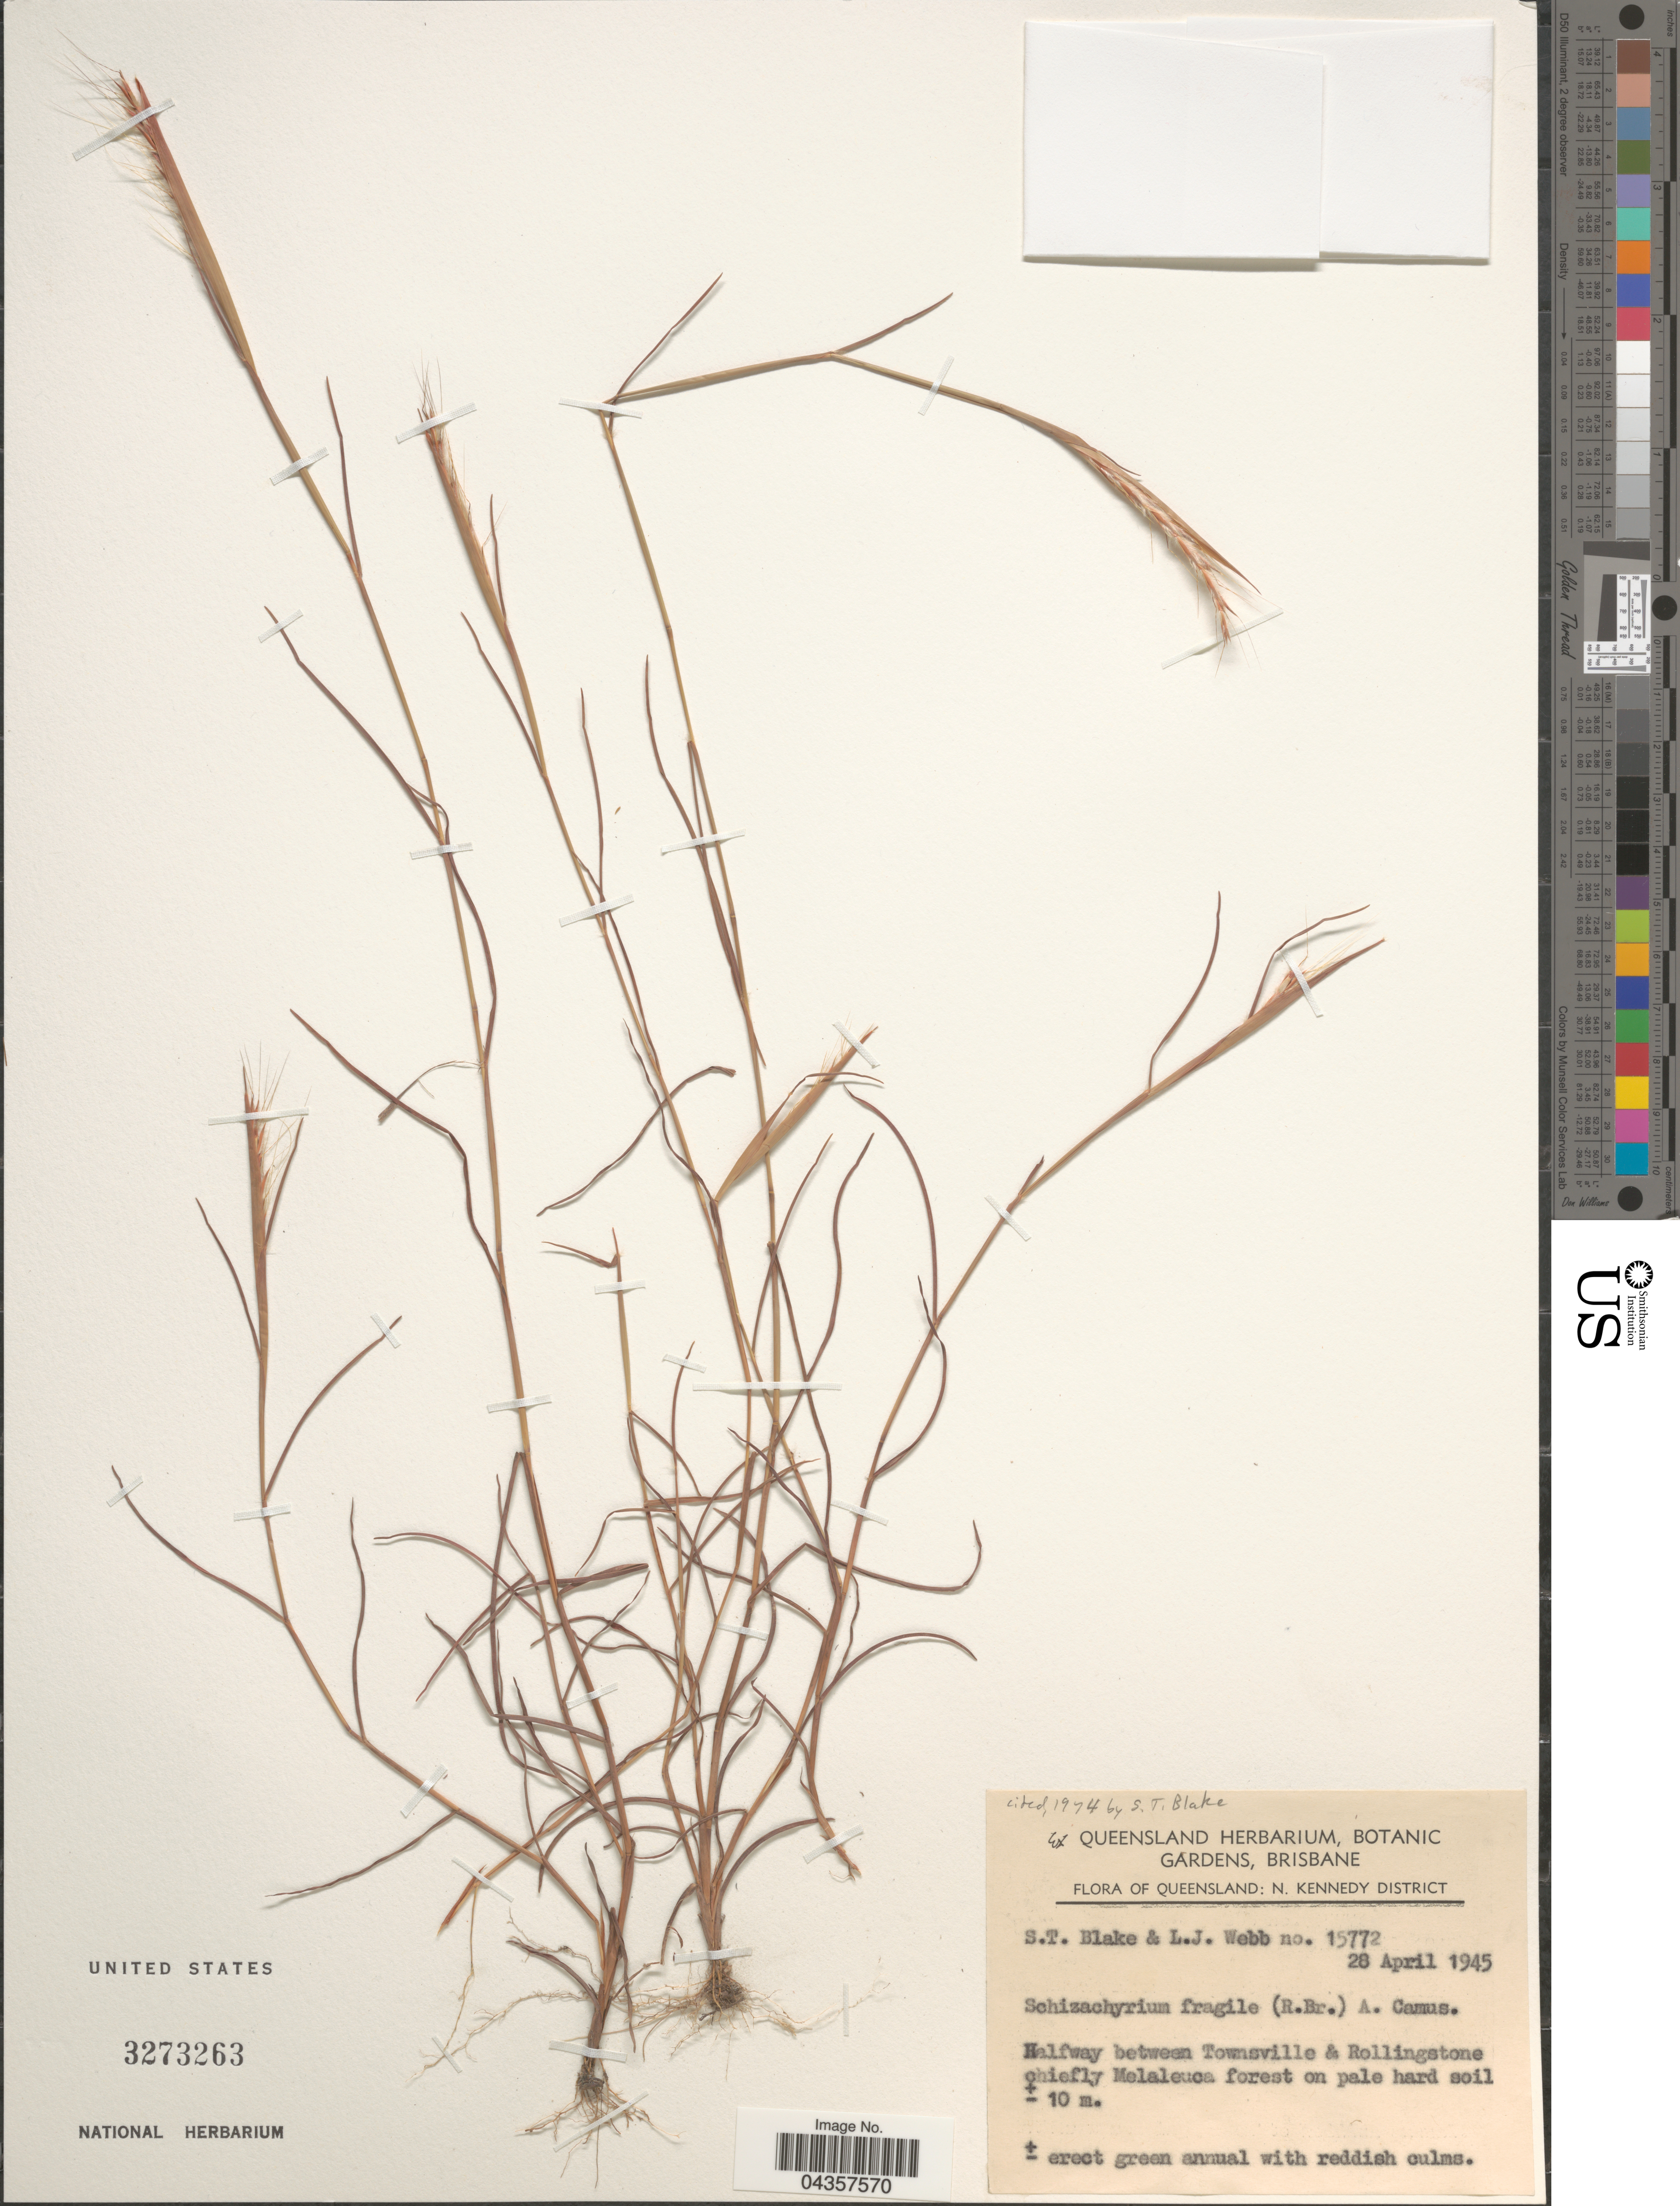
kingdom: Plantae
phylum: Tracheophyta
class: Liliopsida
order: Poales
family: Poaceae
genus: Schizachyrium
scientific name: Schizachyrium fragile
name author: (R. Br.) A. Camus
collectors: S. T. Blake & L. Webb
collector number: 15772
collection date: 1945-04-28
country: Australia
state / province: Queensland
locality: N. Kennedy District. Halfway between Townsville & Rollingstone.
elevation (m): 10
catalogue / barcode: US 3273263